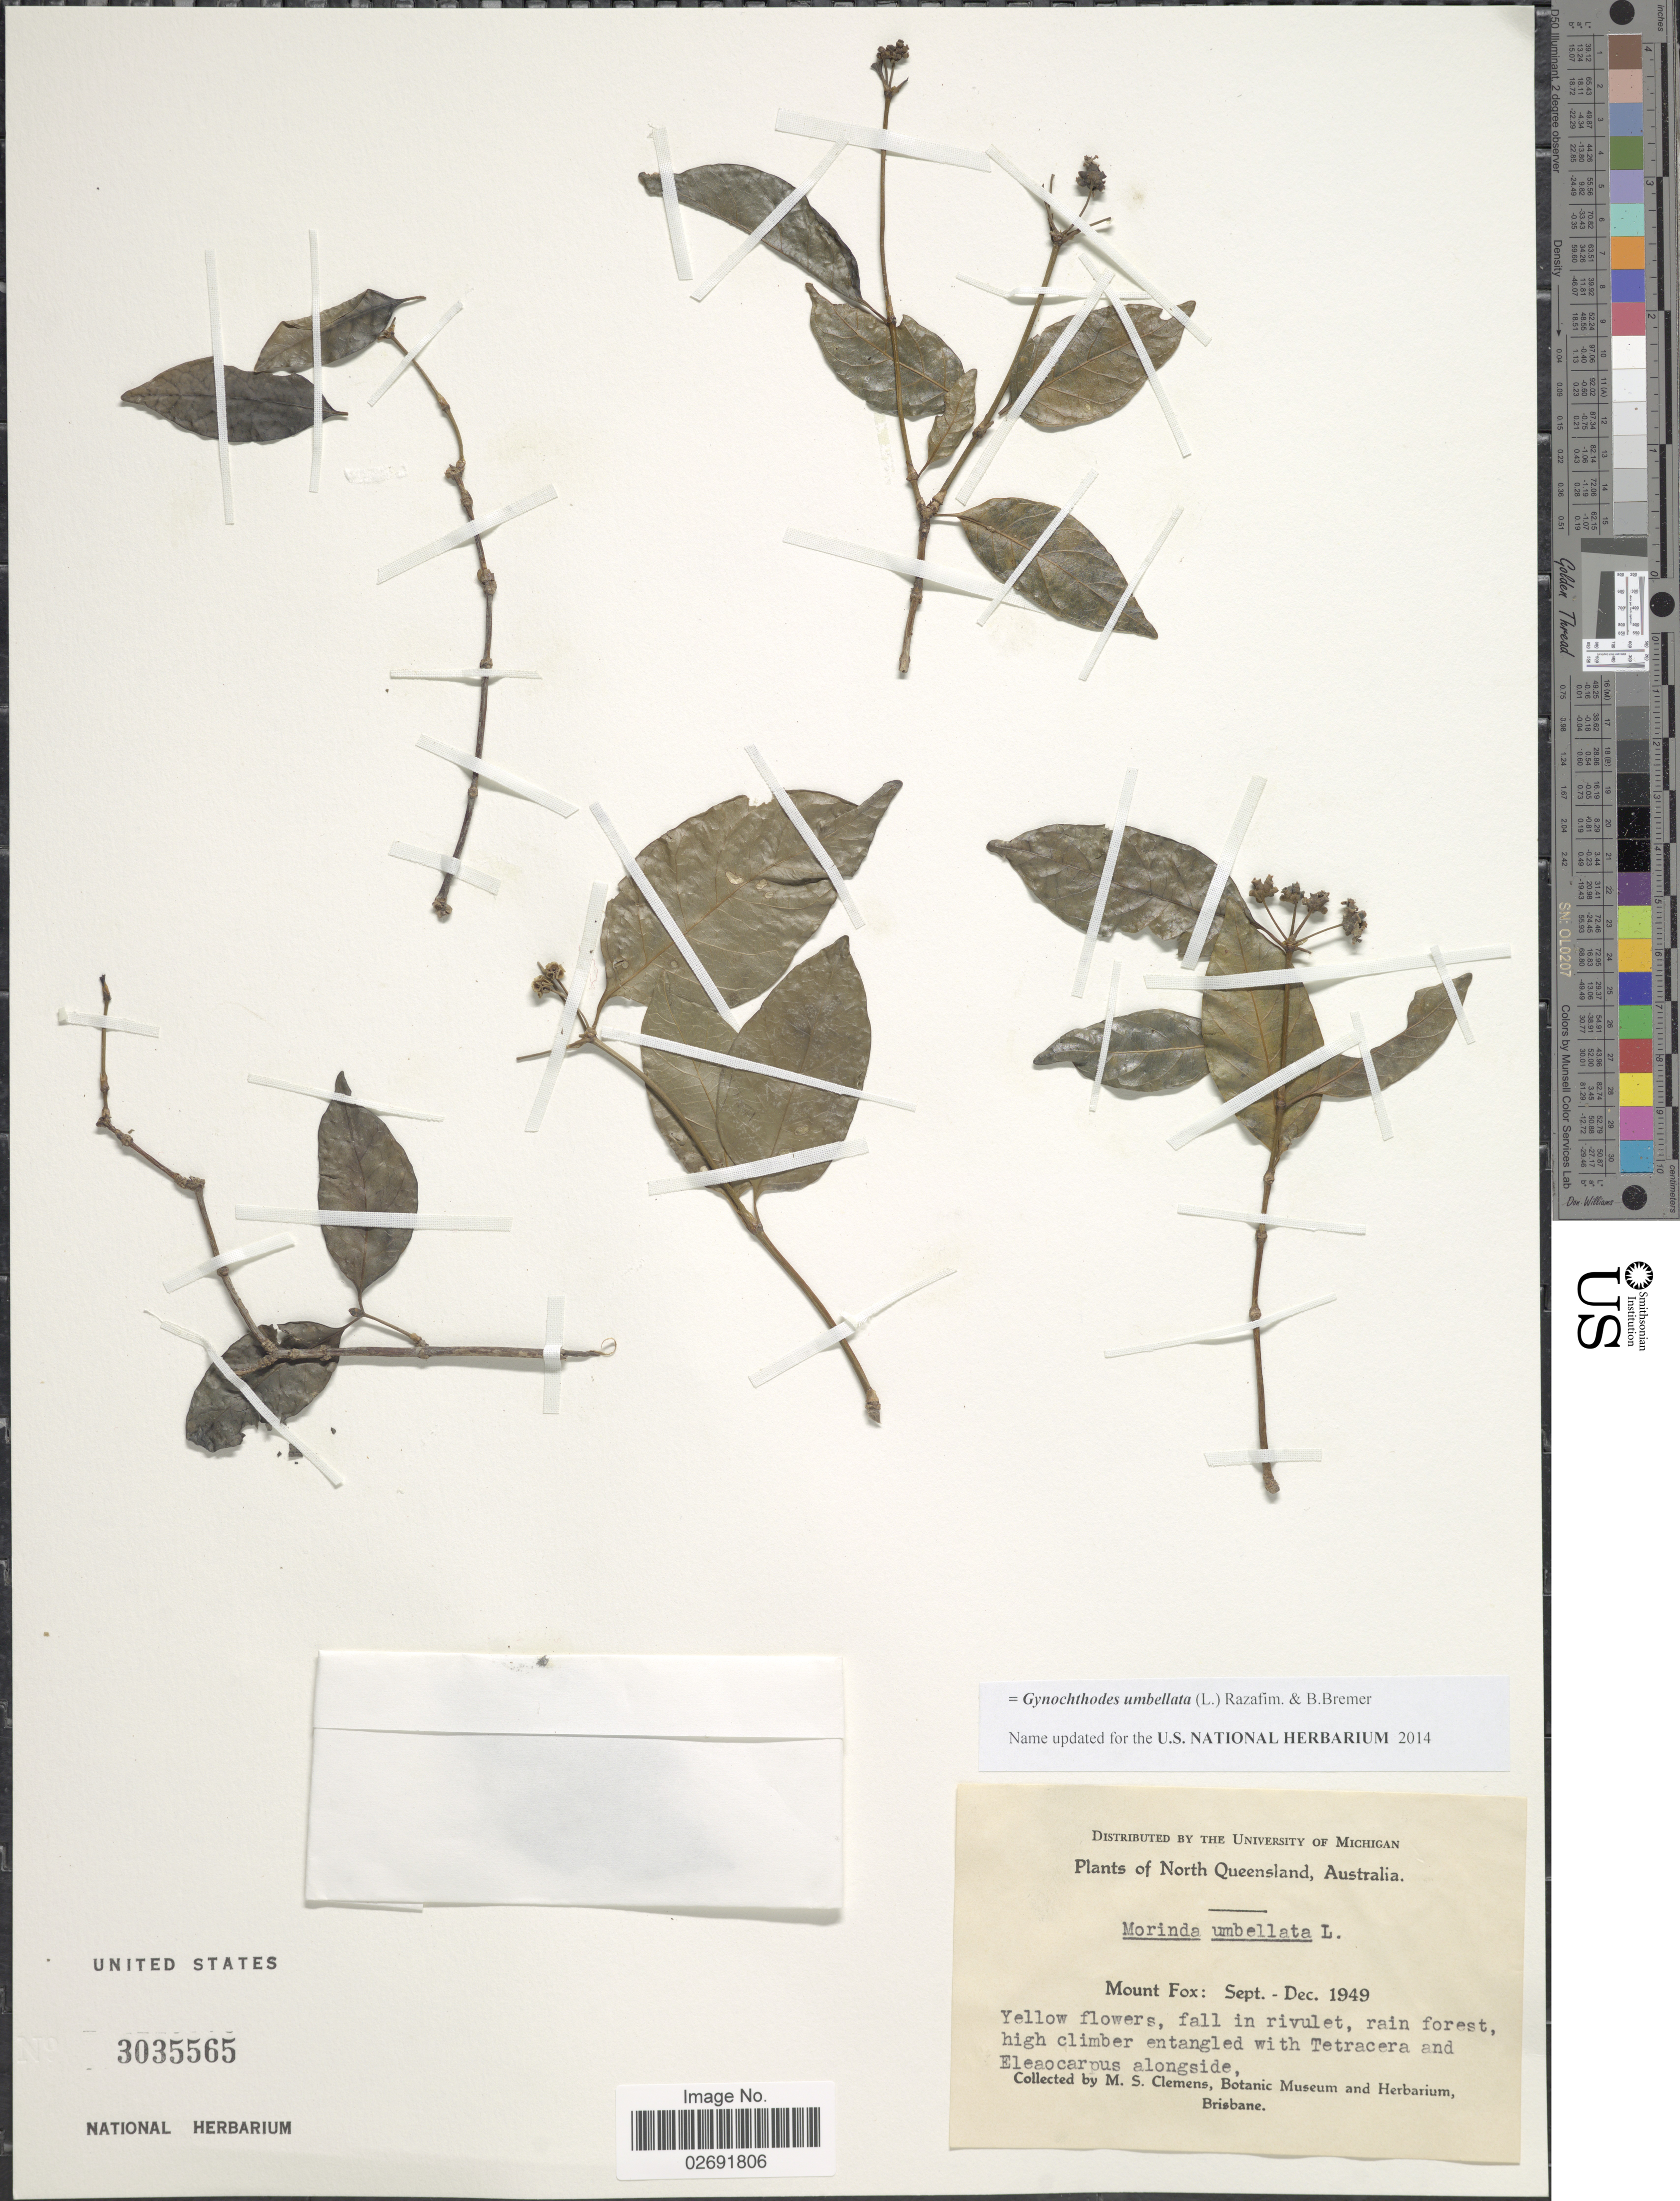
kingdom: Plantae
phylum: Tracheophyta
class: Magnoliopsida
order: Gentianales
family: Rubiaceae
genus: Gynochthodes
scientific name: Gynochthodes umbellata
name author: (L.) Razafim. & B. Bremer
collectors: M. S. Clemens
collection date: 1949-09/1949-12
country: Australia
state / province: Queensland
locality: North Queensland, Mount Fox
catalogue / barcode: US 3035565